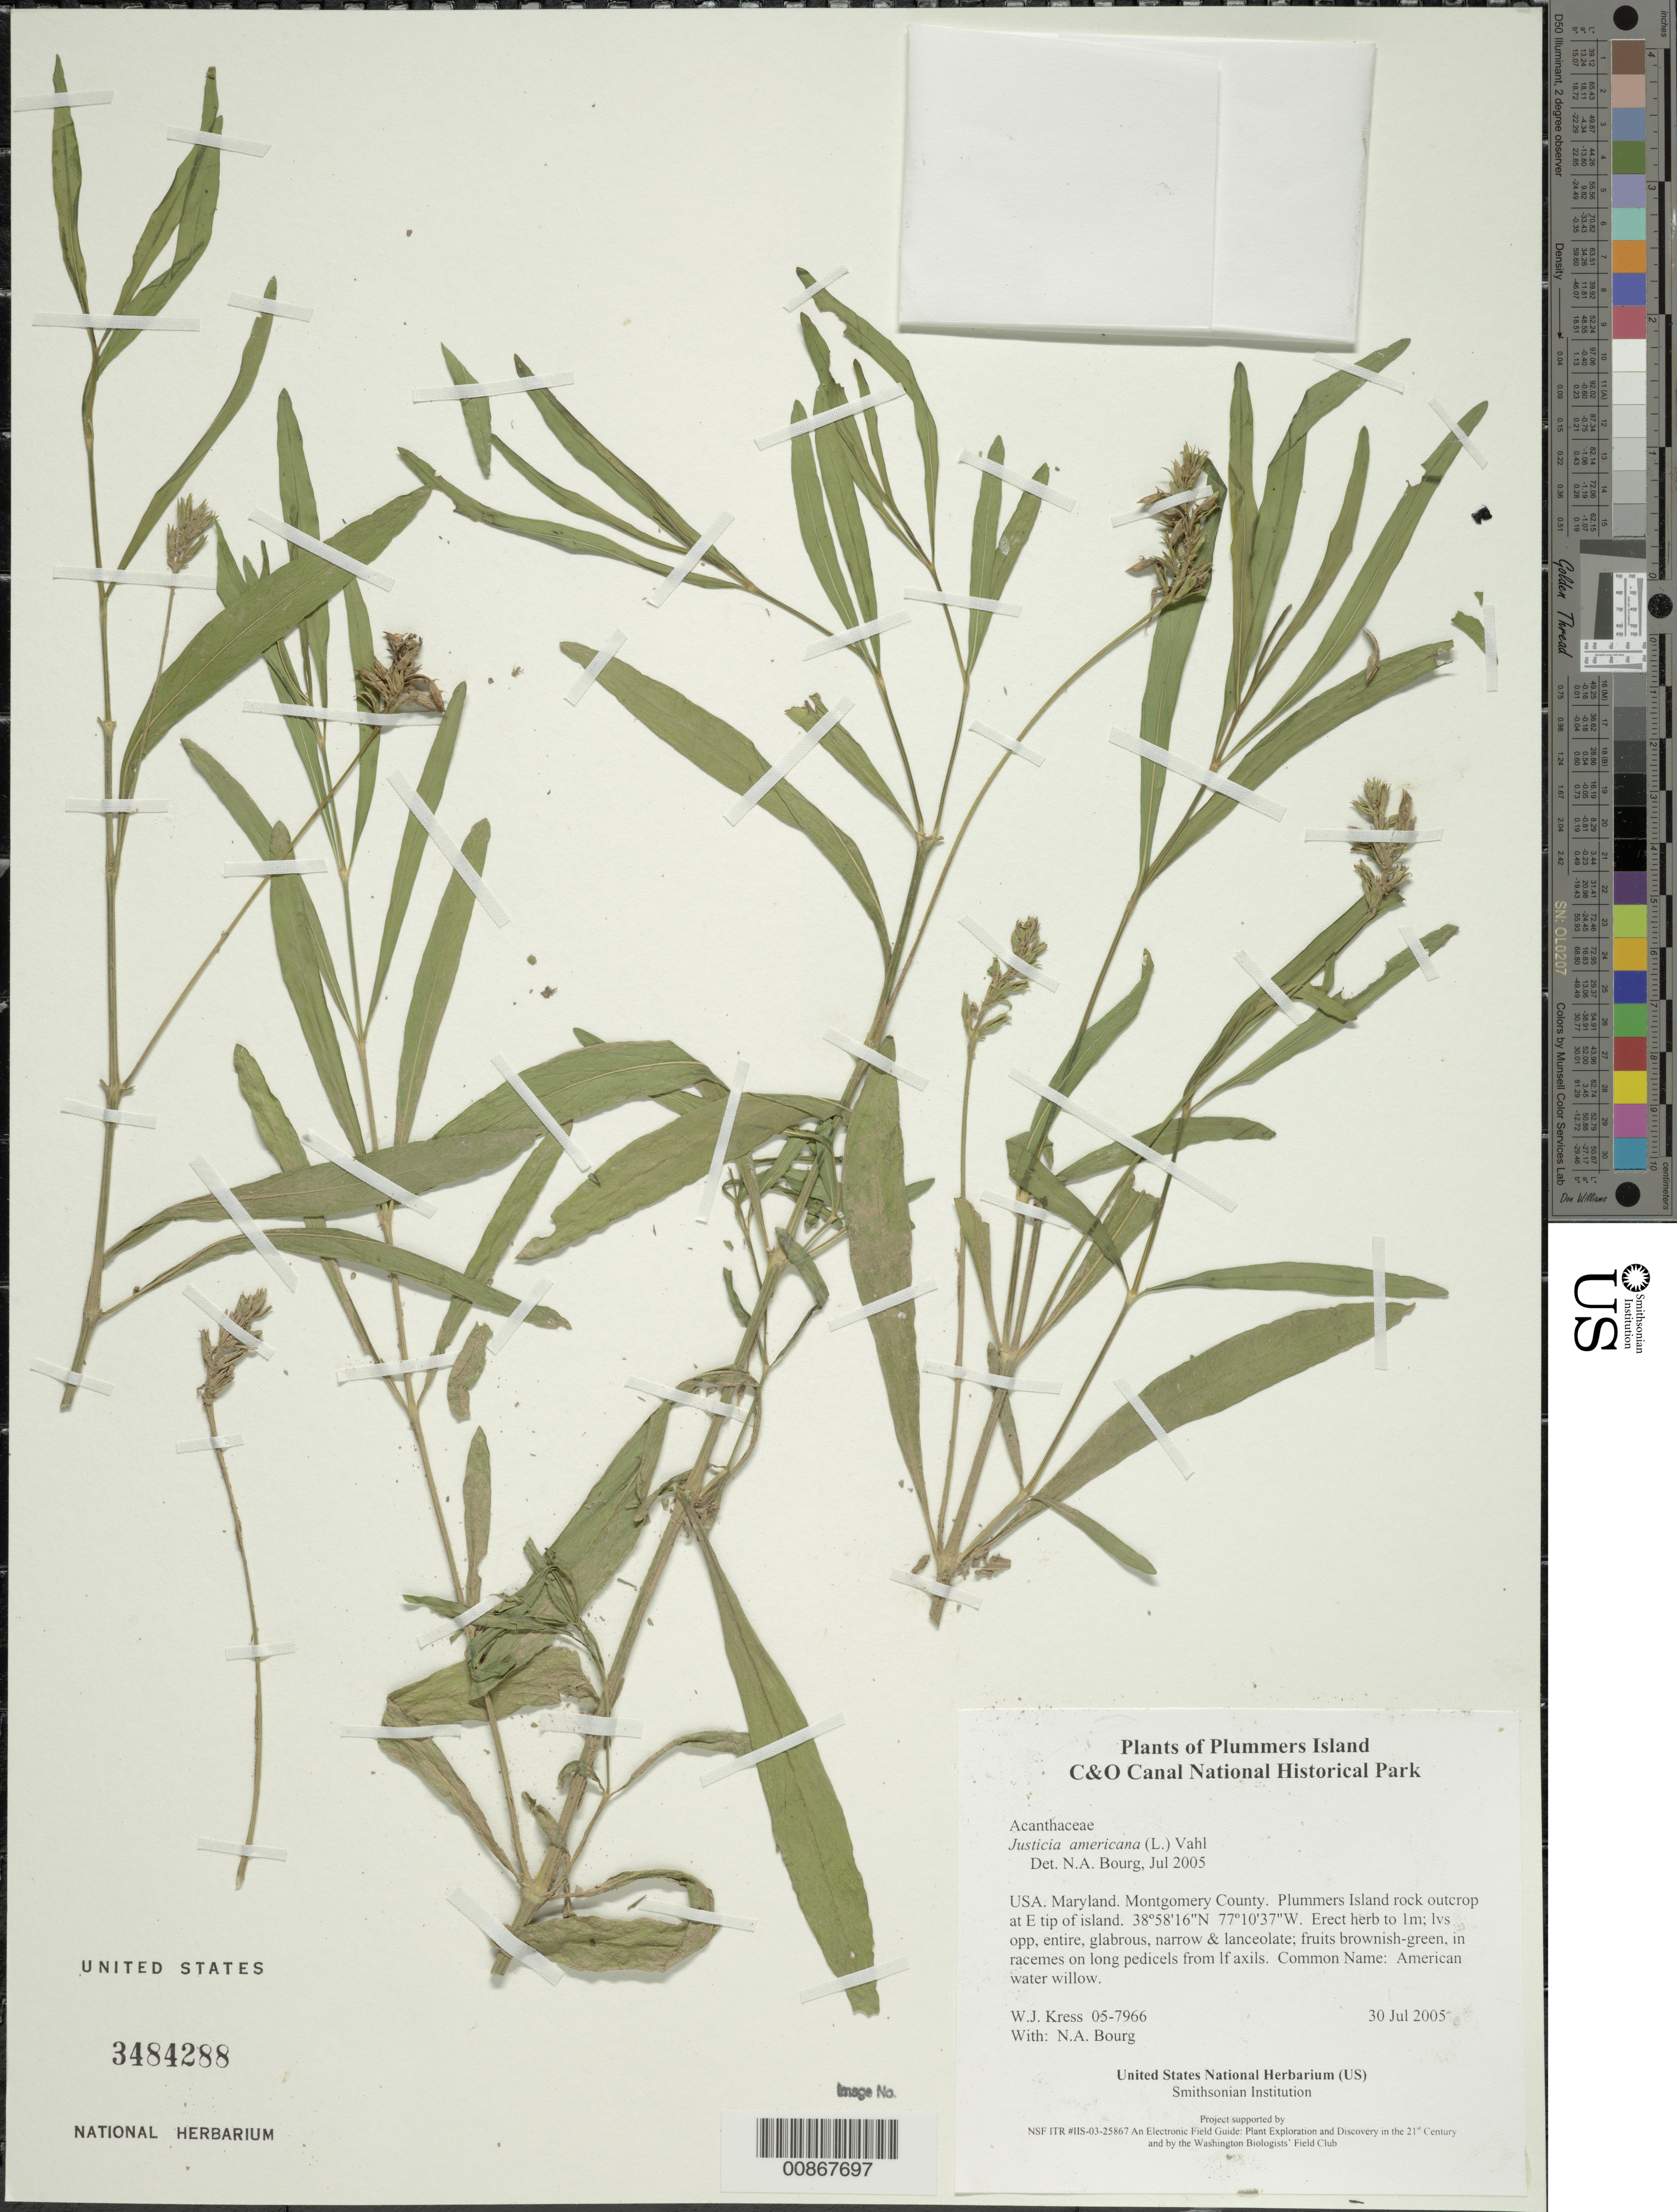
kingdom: Plantae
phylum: Tracheophyta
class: Magnoliopsida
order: Lamiales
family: Acanthaceae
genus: Barleria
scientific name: Barleria cristata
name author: L.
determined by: Bourg, N. A.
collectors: W. J. Kress & N. A. Bourg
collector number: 05-7966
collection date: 2005-07-30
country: United States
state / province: Maryland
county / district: Montgomery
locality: Chesapeake and Ohio Canal National Historical Park, Plummers Island rock outcrop at E tip of island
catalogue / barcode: US 3484288